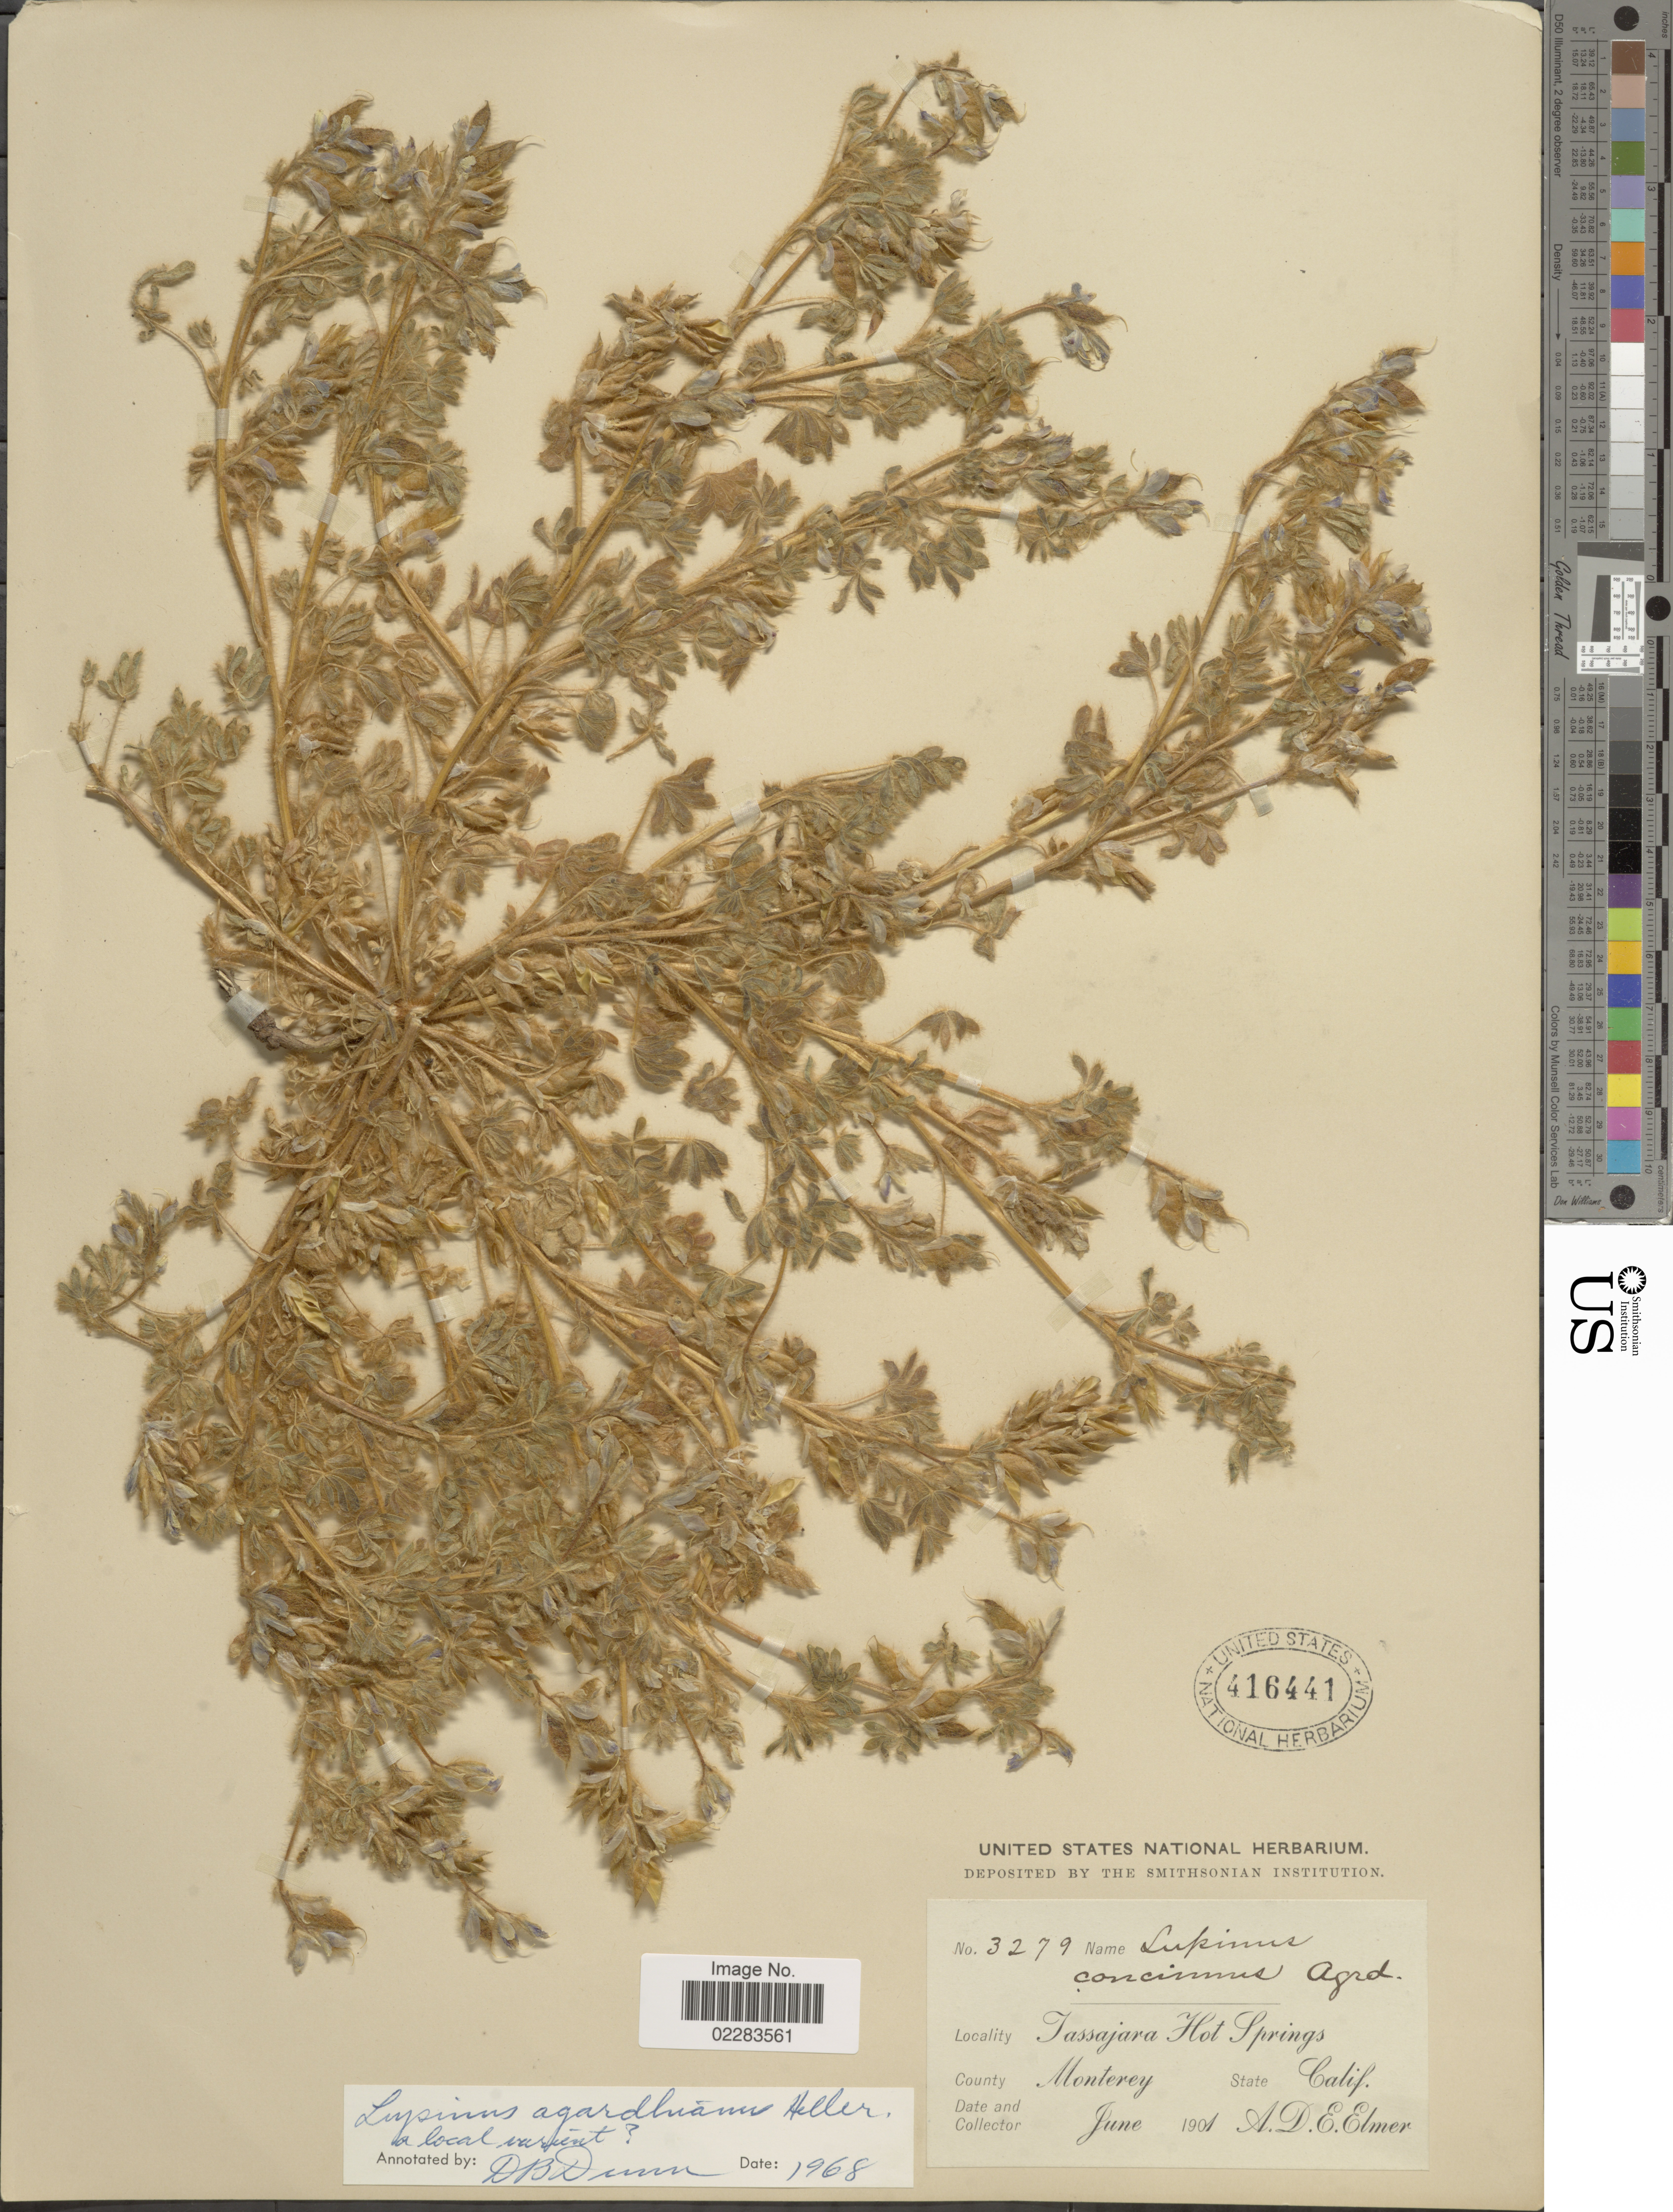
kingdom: Plantae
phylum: Tracheophyta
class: Magnoliopsida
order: Fabales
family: Fabaceae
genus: Lupinus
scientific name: Lupinus agardhianus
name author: A. Heller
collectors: A. D. E. Elmer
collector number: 3279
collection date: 1901-06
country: United States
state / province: California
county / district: Monterey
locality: Monterey County. Calif.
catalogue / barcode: US 416441